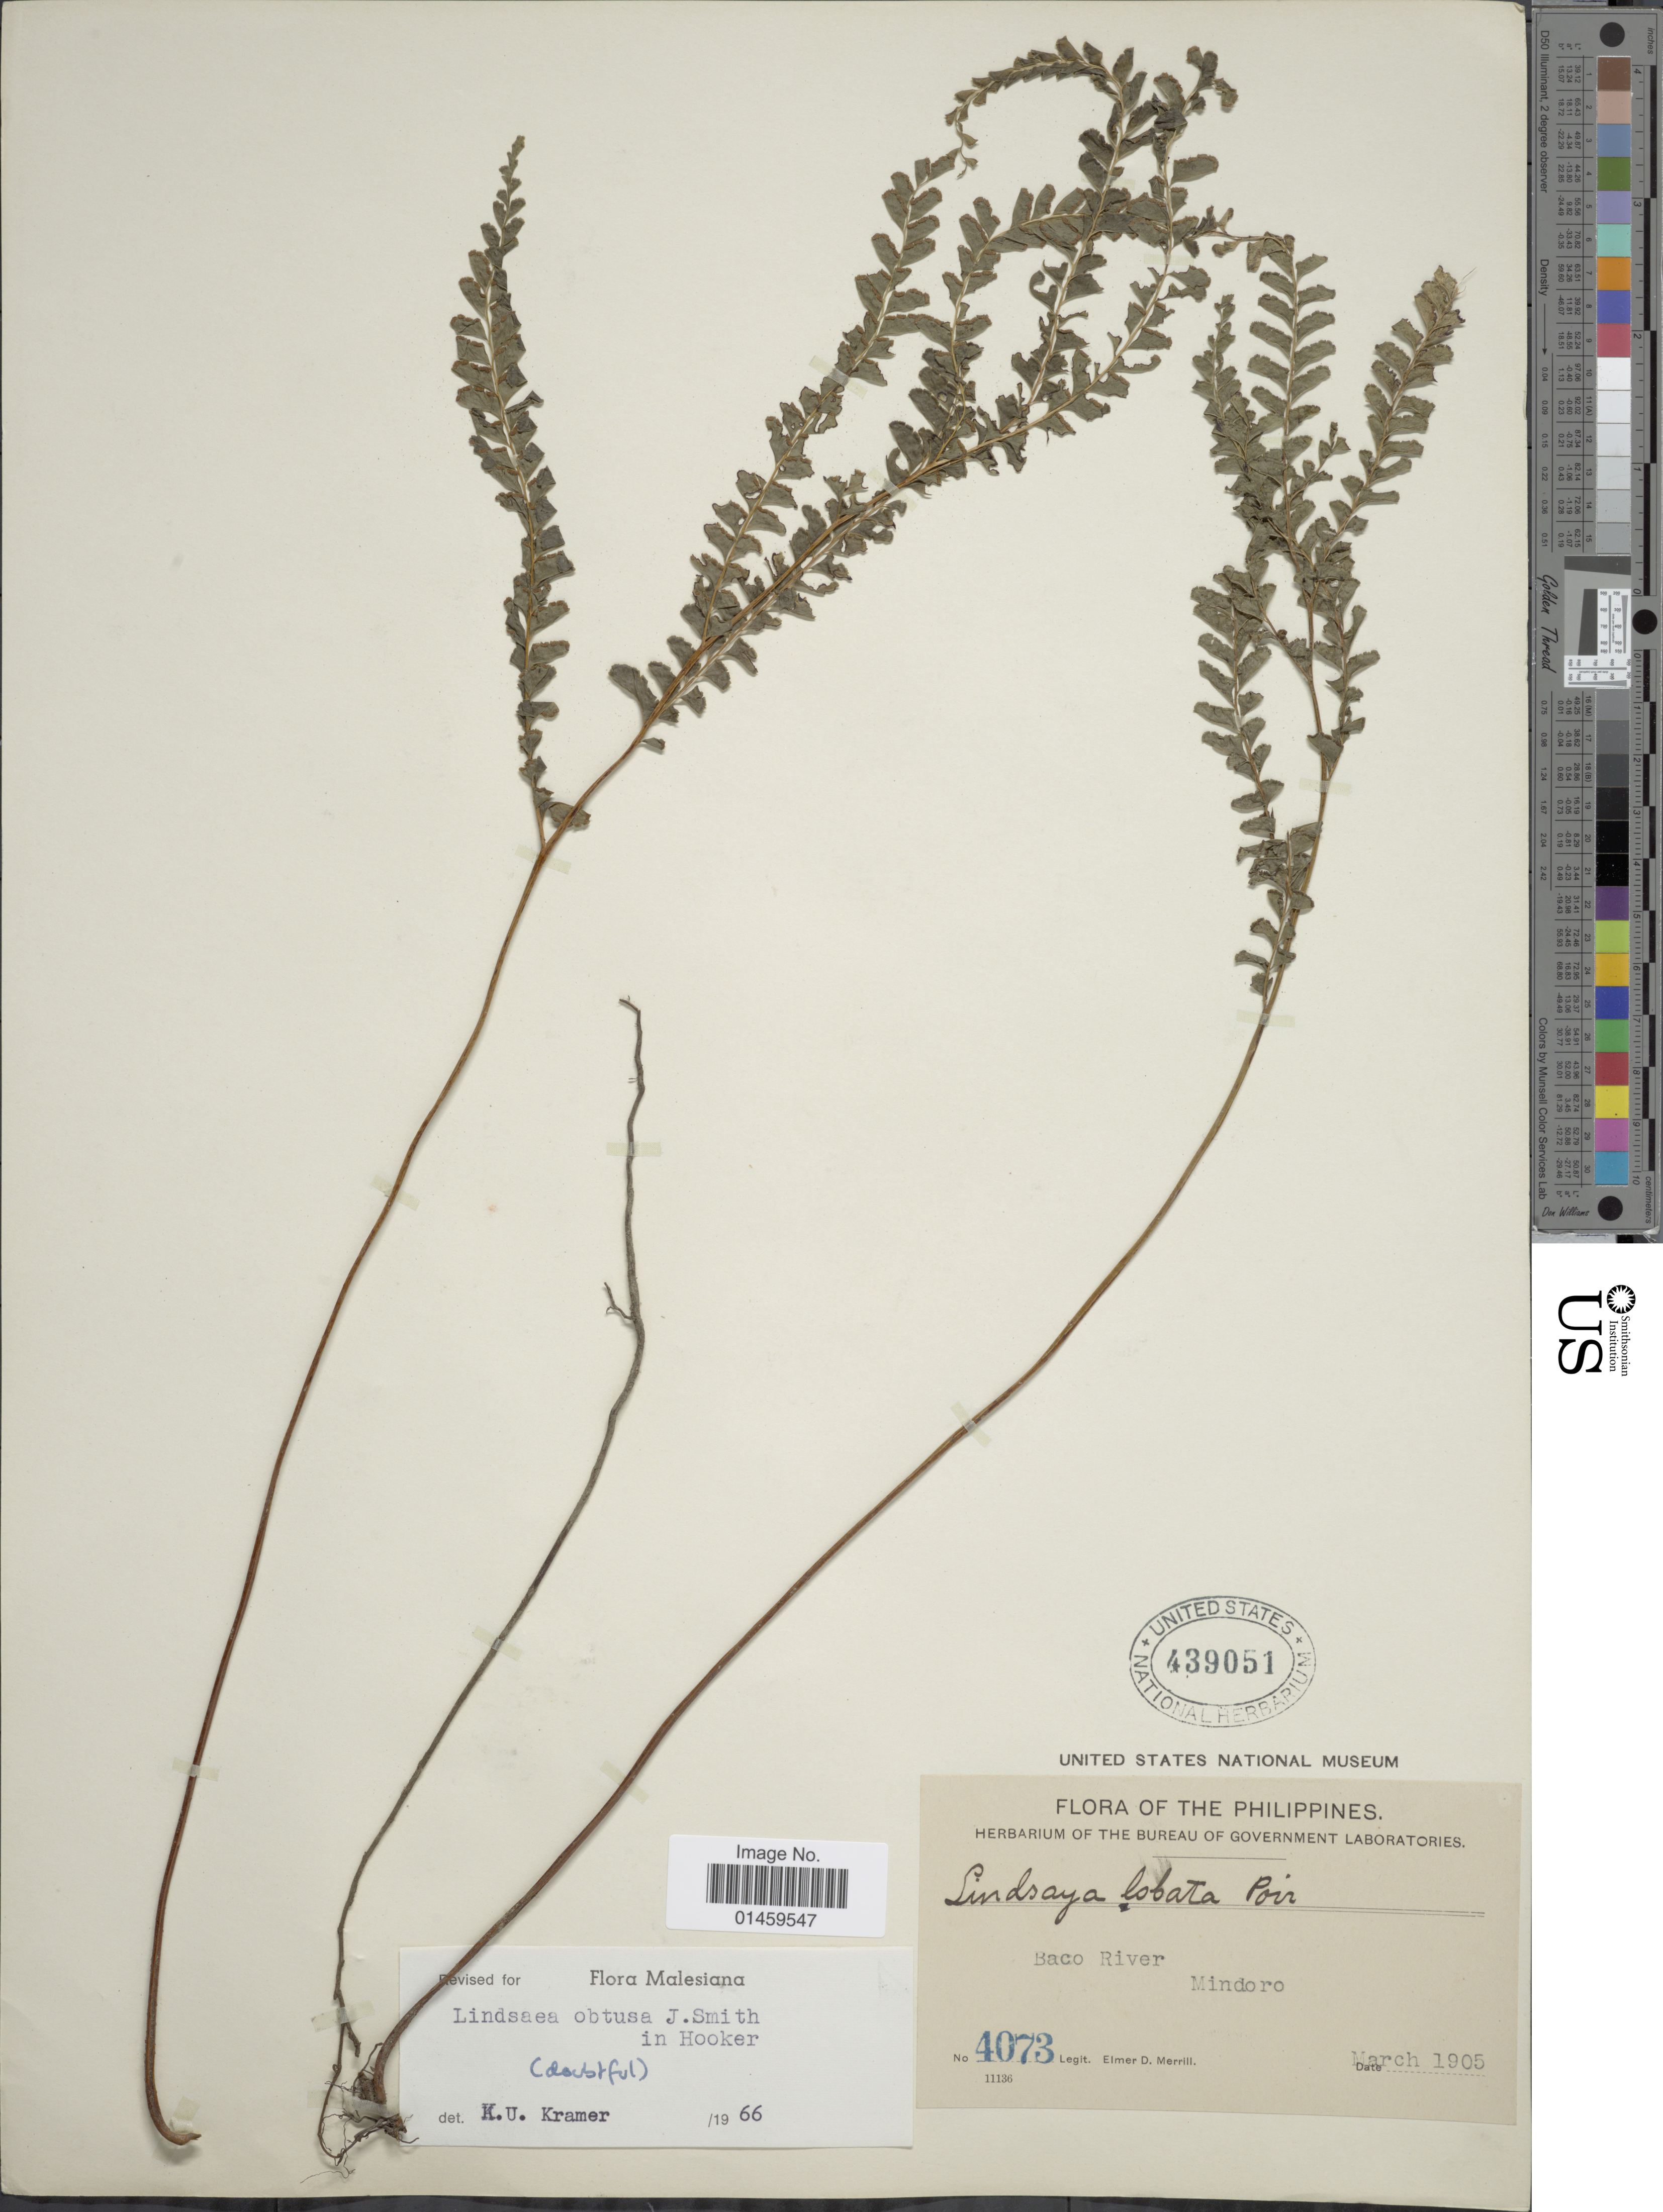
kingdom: Plantae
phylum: Tracheophyta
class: Polypodiopsida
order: Polypodiales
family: Lindsaeaceae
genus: Lindsaea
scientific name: Lindsaea obtusa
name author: J. Sm. ex Hook.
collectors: E. D. Merrill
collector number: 4073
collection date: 1905-03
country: Philippines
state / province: Mimaropa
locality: Baco River. Mindoro.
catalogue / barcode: US 439051